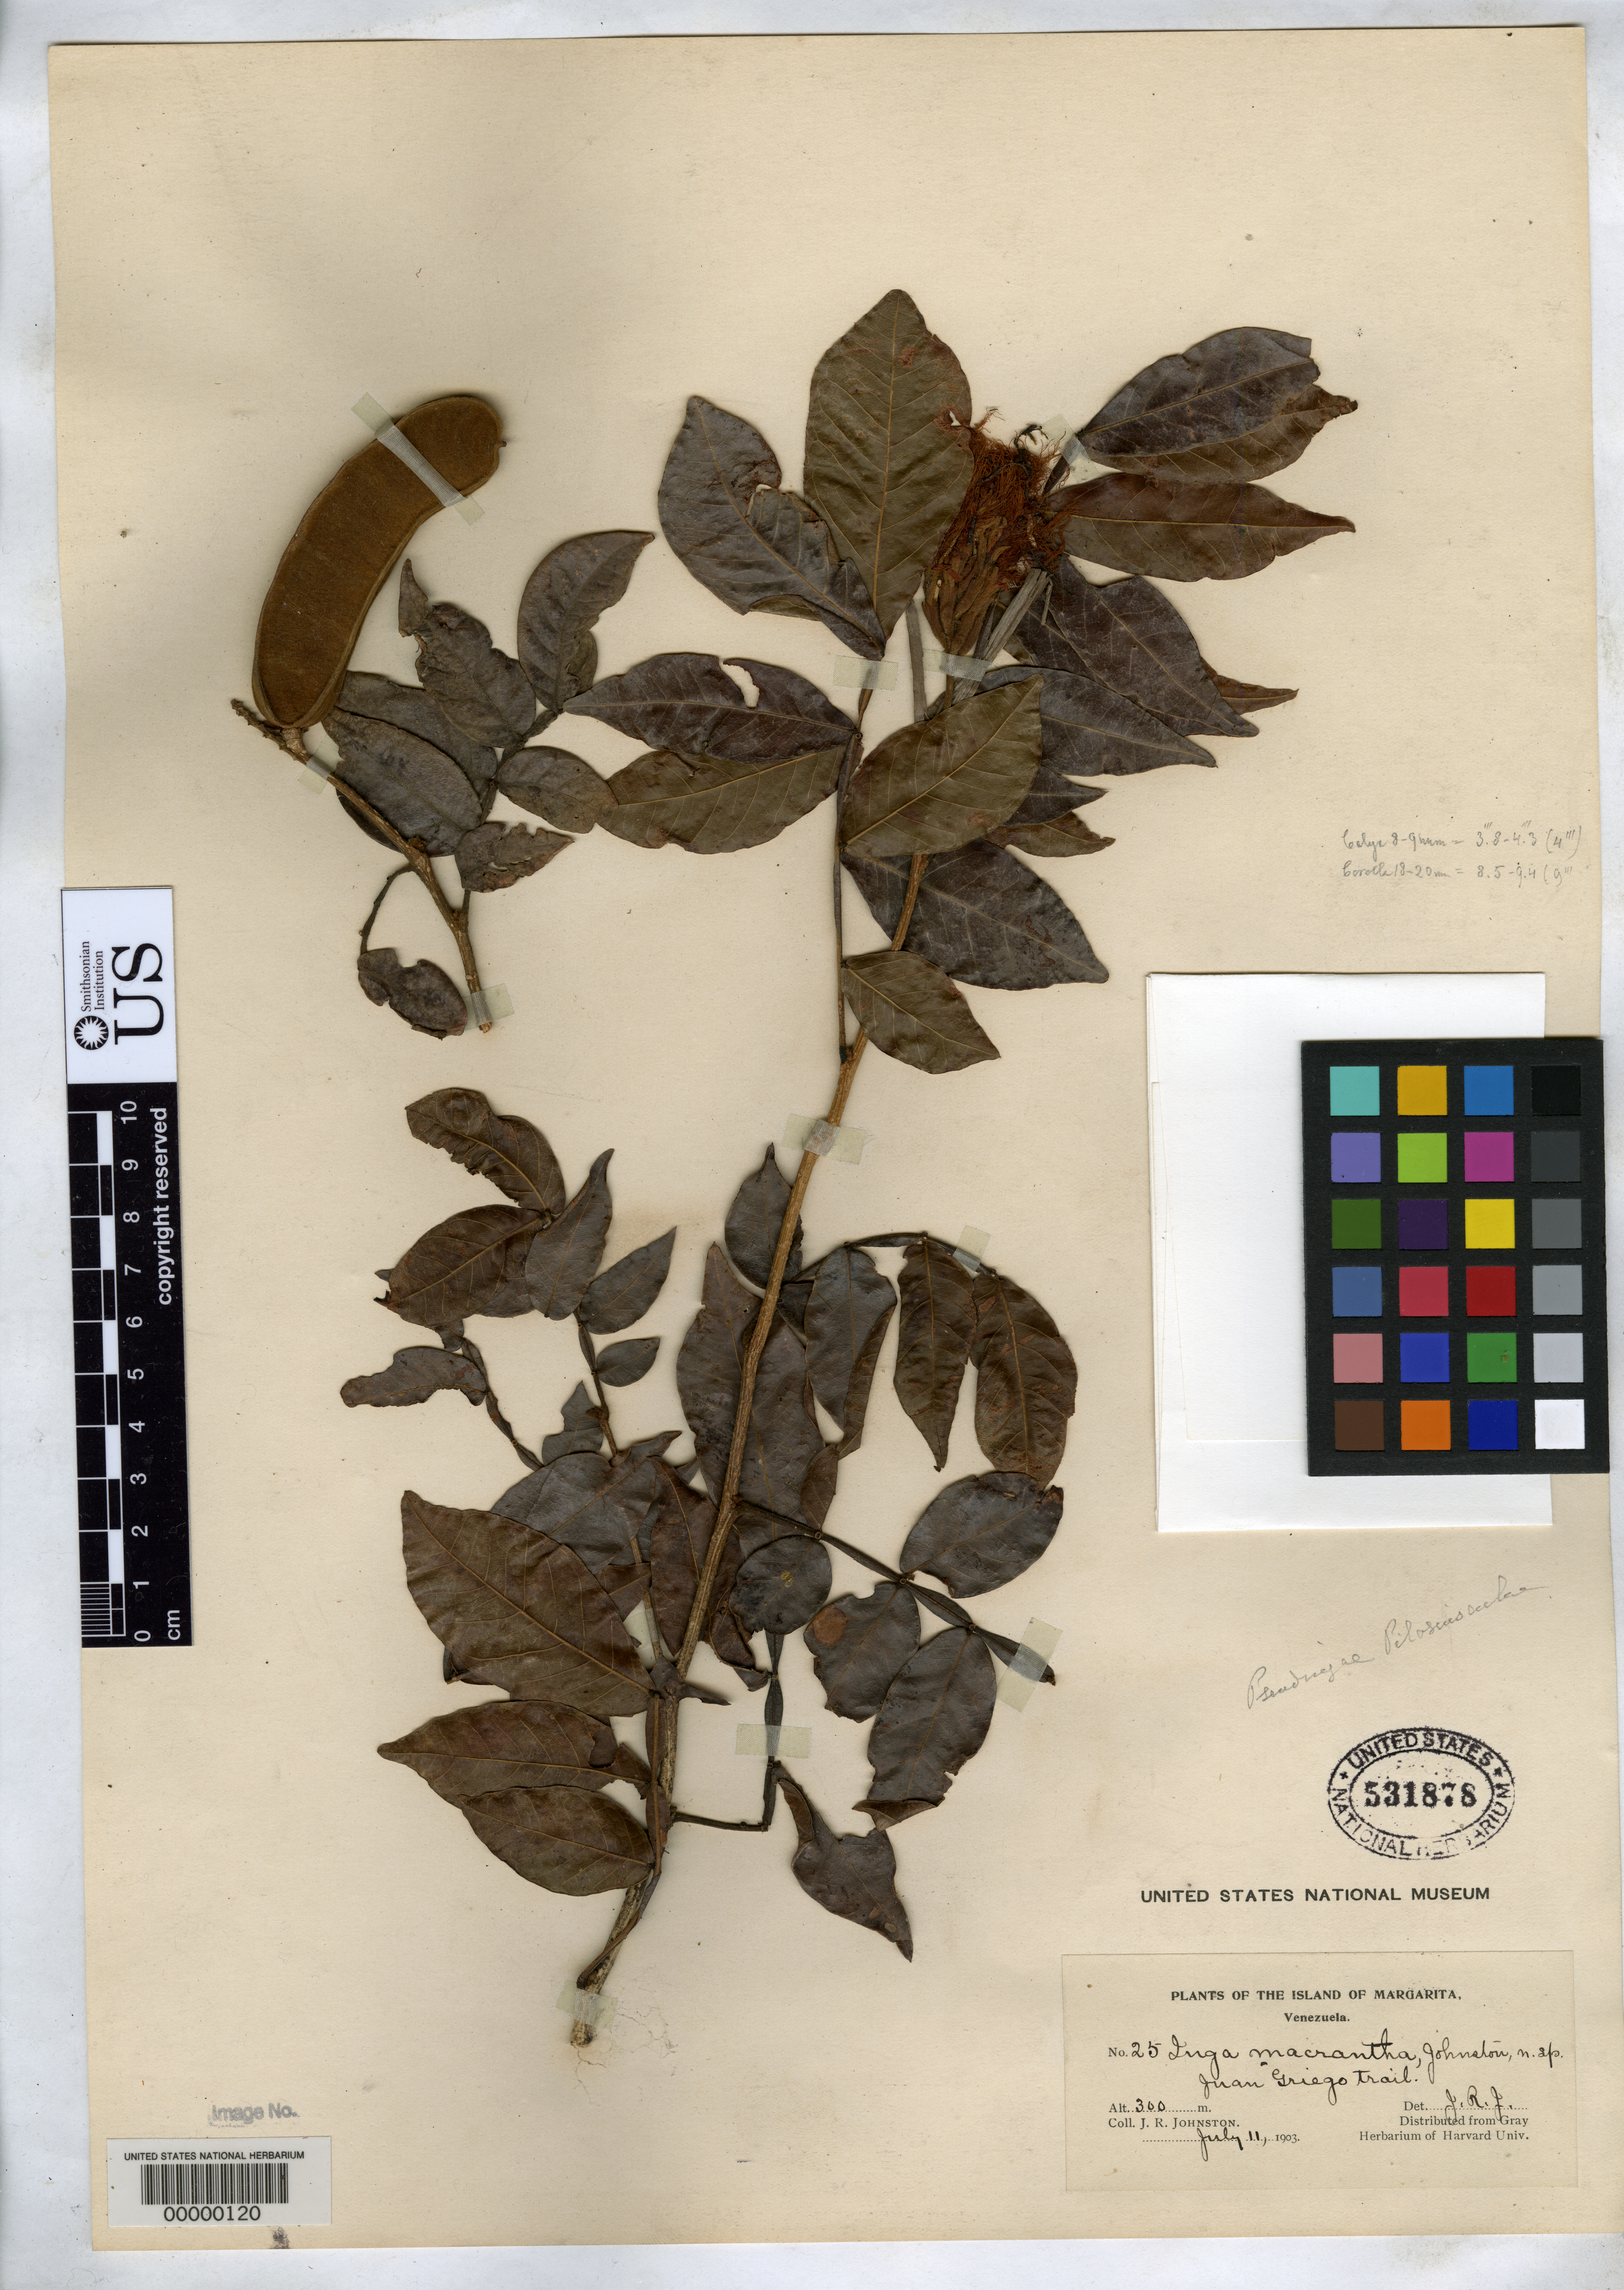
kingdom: Plantae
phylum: Tracheophyta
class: Magnoliopsida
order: Fabales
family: Fabaceae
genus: Inga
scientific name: Inga macrantha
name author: J.R. Johnst.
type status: Isotype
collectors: J. Johnston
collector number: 25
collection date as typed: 11 Jul 1903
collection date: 1903-07-11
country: Venezuela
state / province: Nueva Esparta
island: Margarita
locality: Juan Griego trail from El Valley.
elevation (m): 300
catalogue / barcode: US 531878